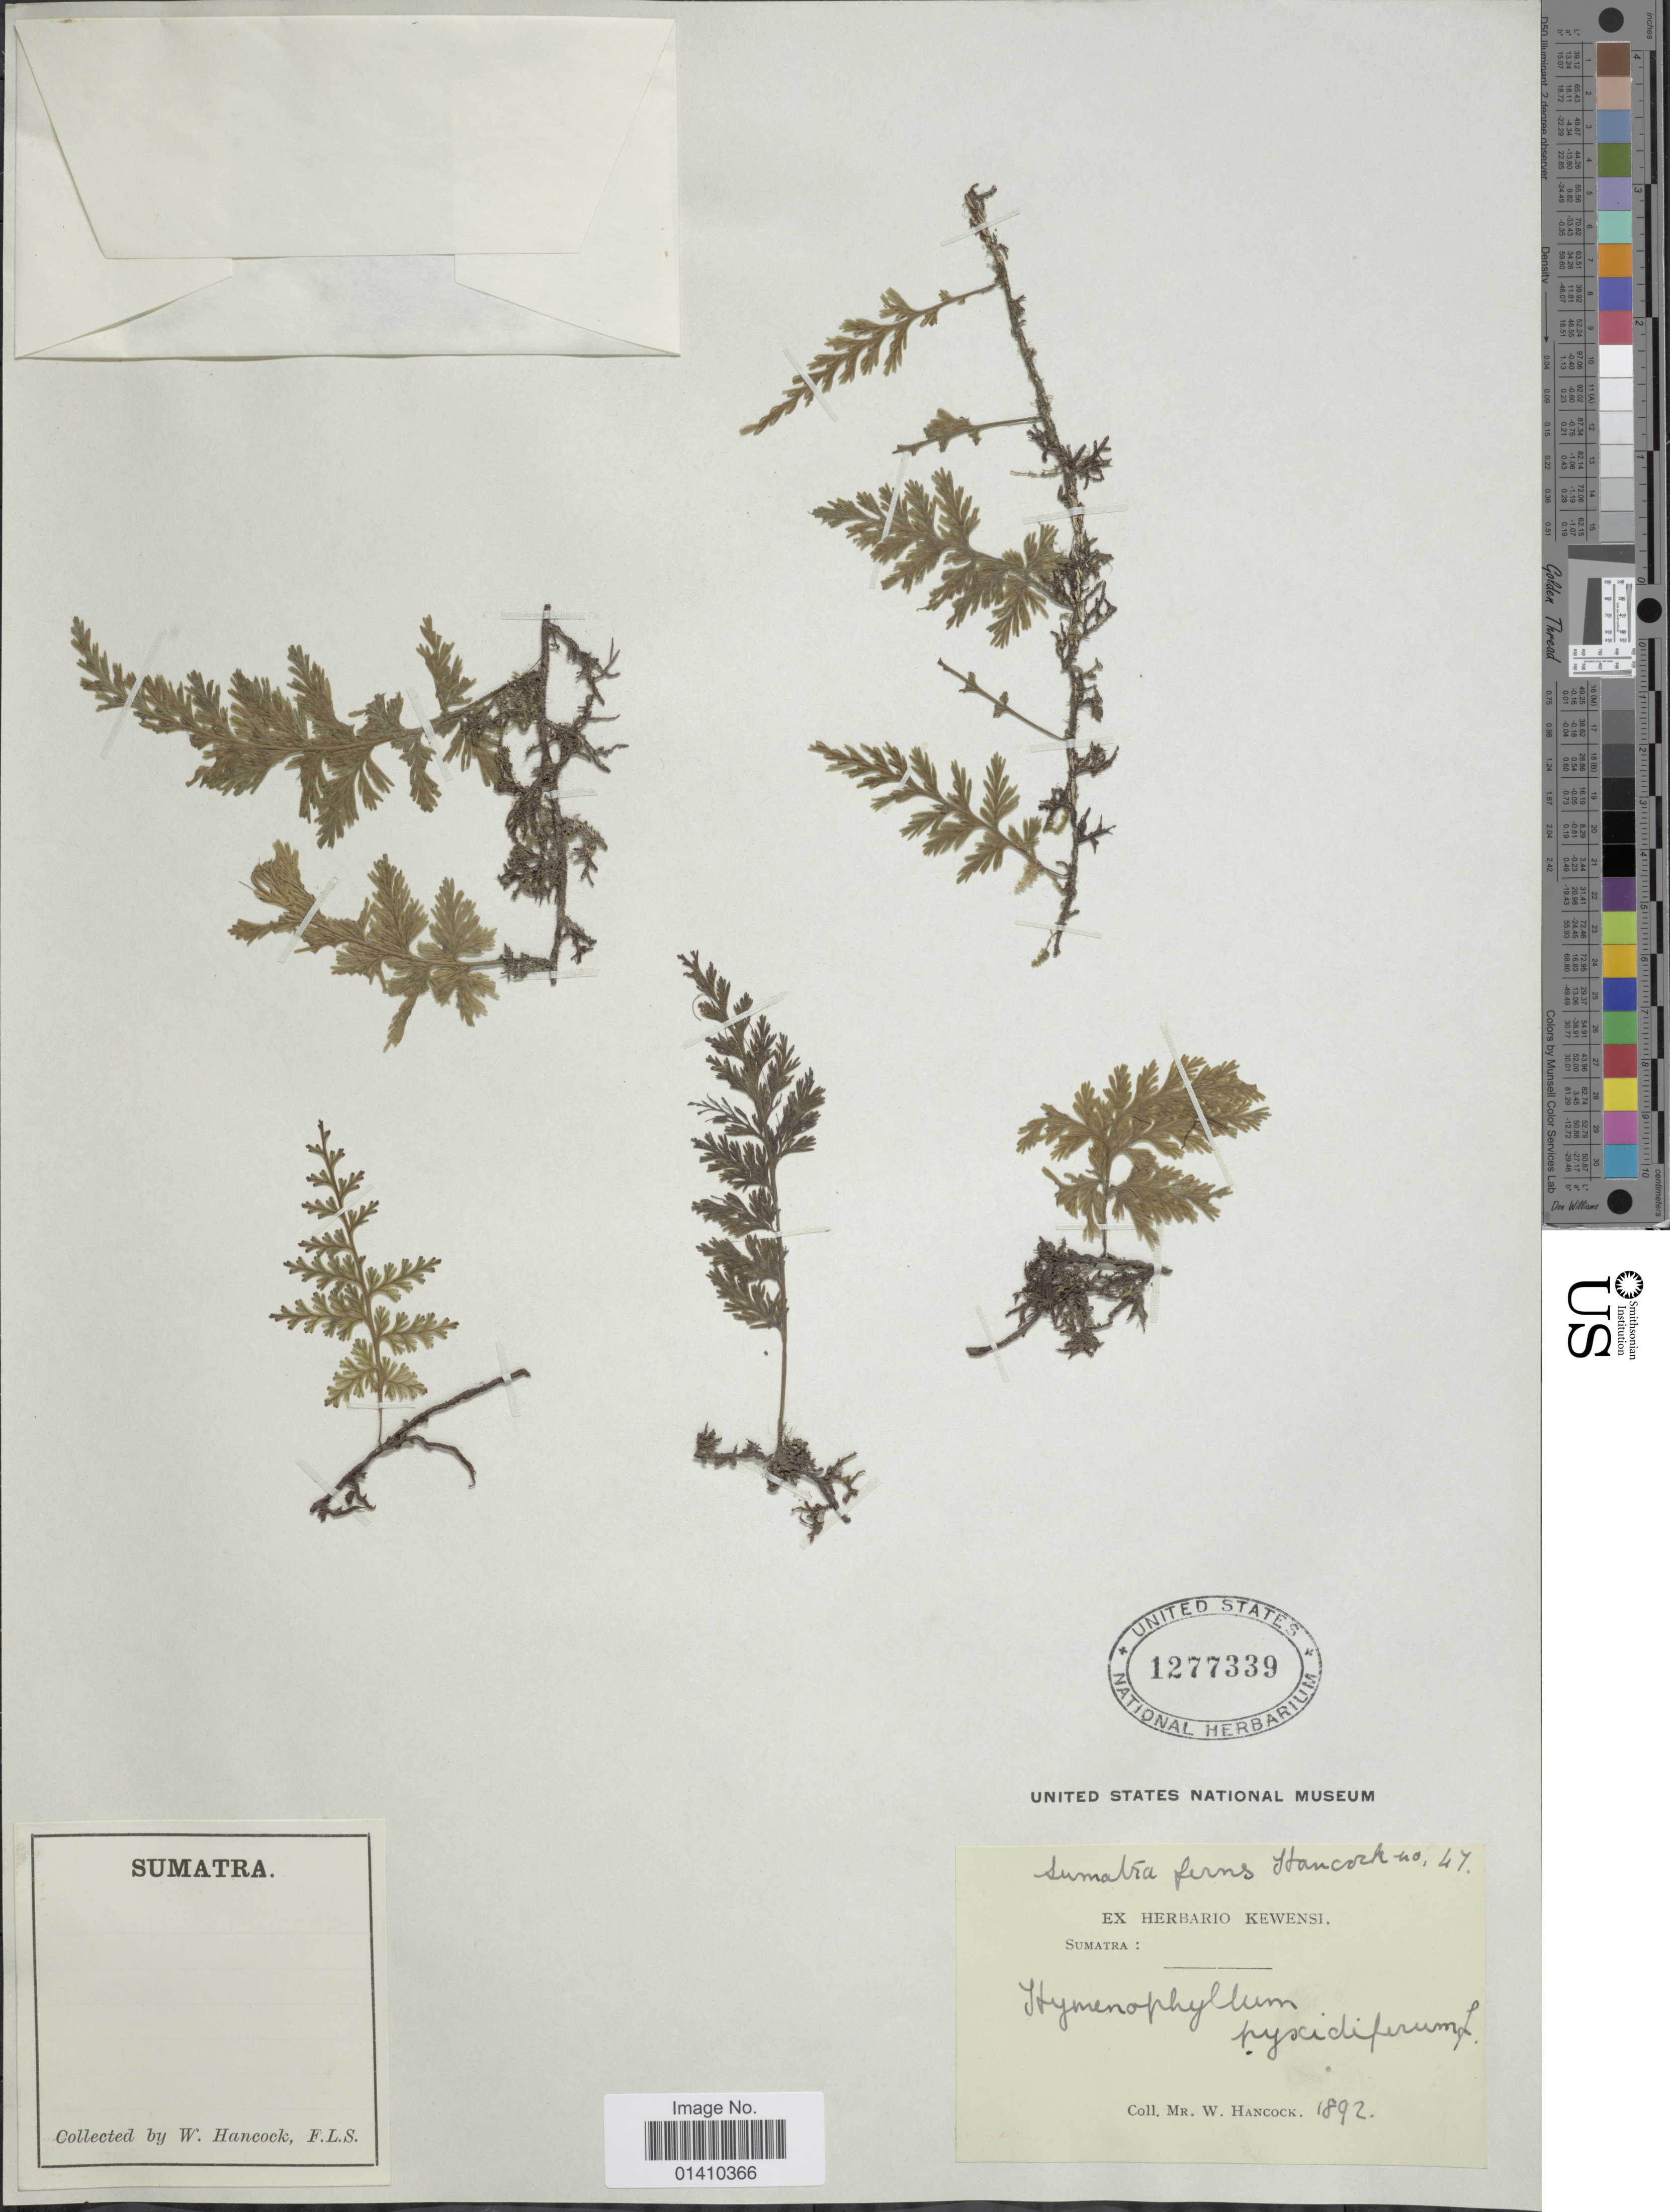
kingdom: Plantae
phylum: Tracheophyta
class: Polypodiopsida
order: Hymenophyllales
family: Hymenophyllaceae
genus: Polyphlebium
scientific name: Polyphlebium pyxidiferum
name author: (L.) Ebihara & Dubuisson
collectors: W. Hancock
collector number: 47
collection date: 1892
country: Indonesia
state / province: Sumatra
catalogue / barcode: US 1277339